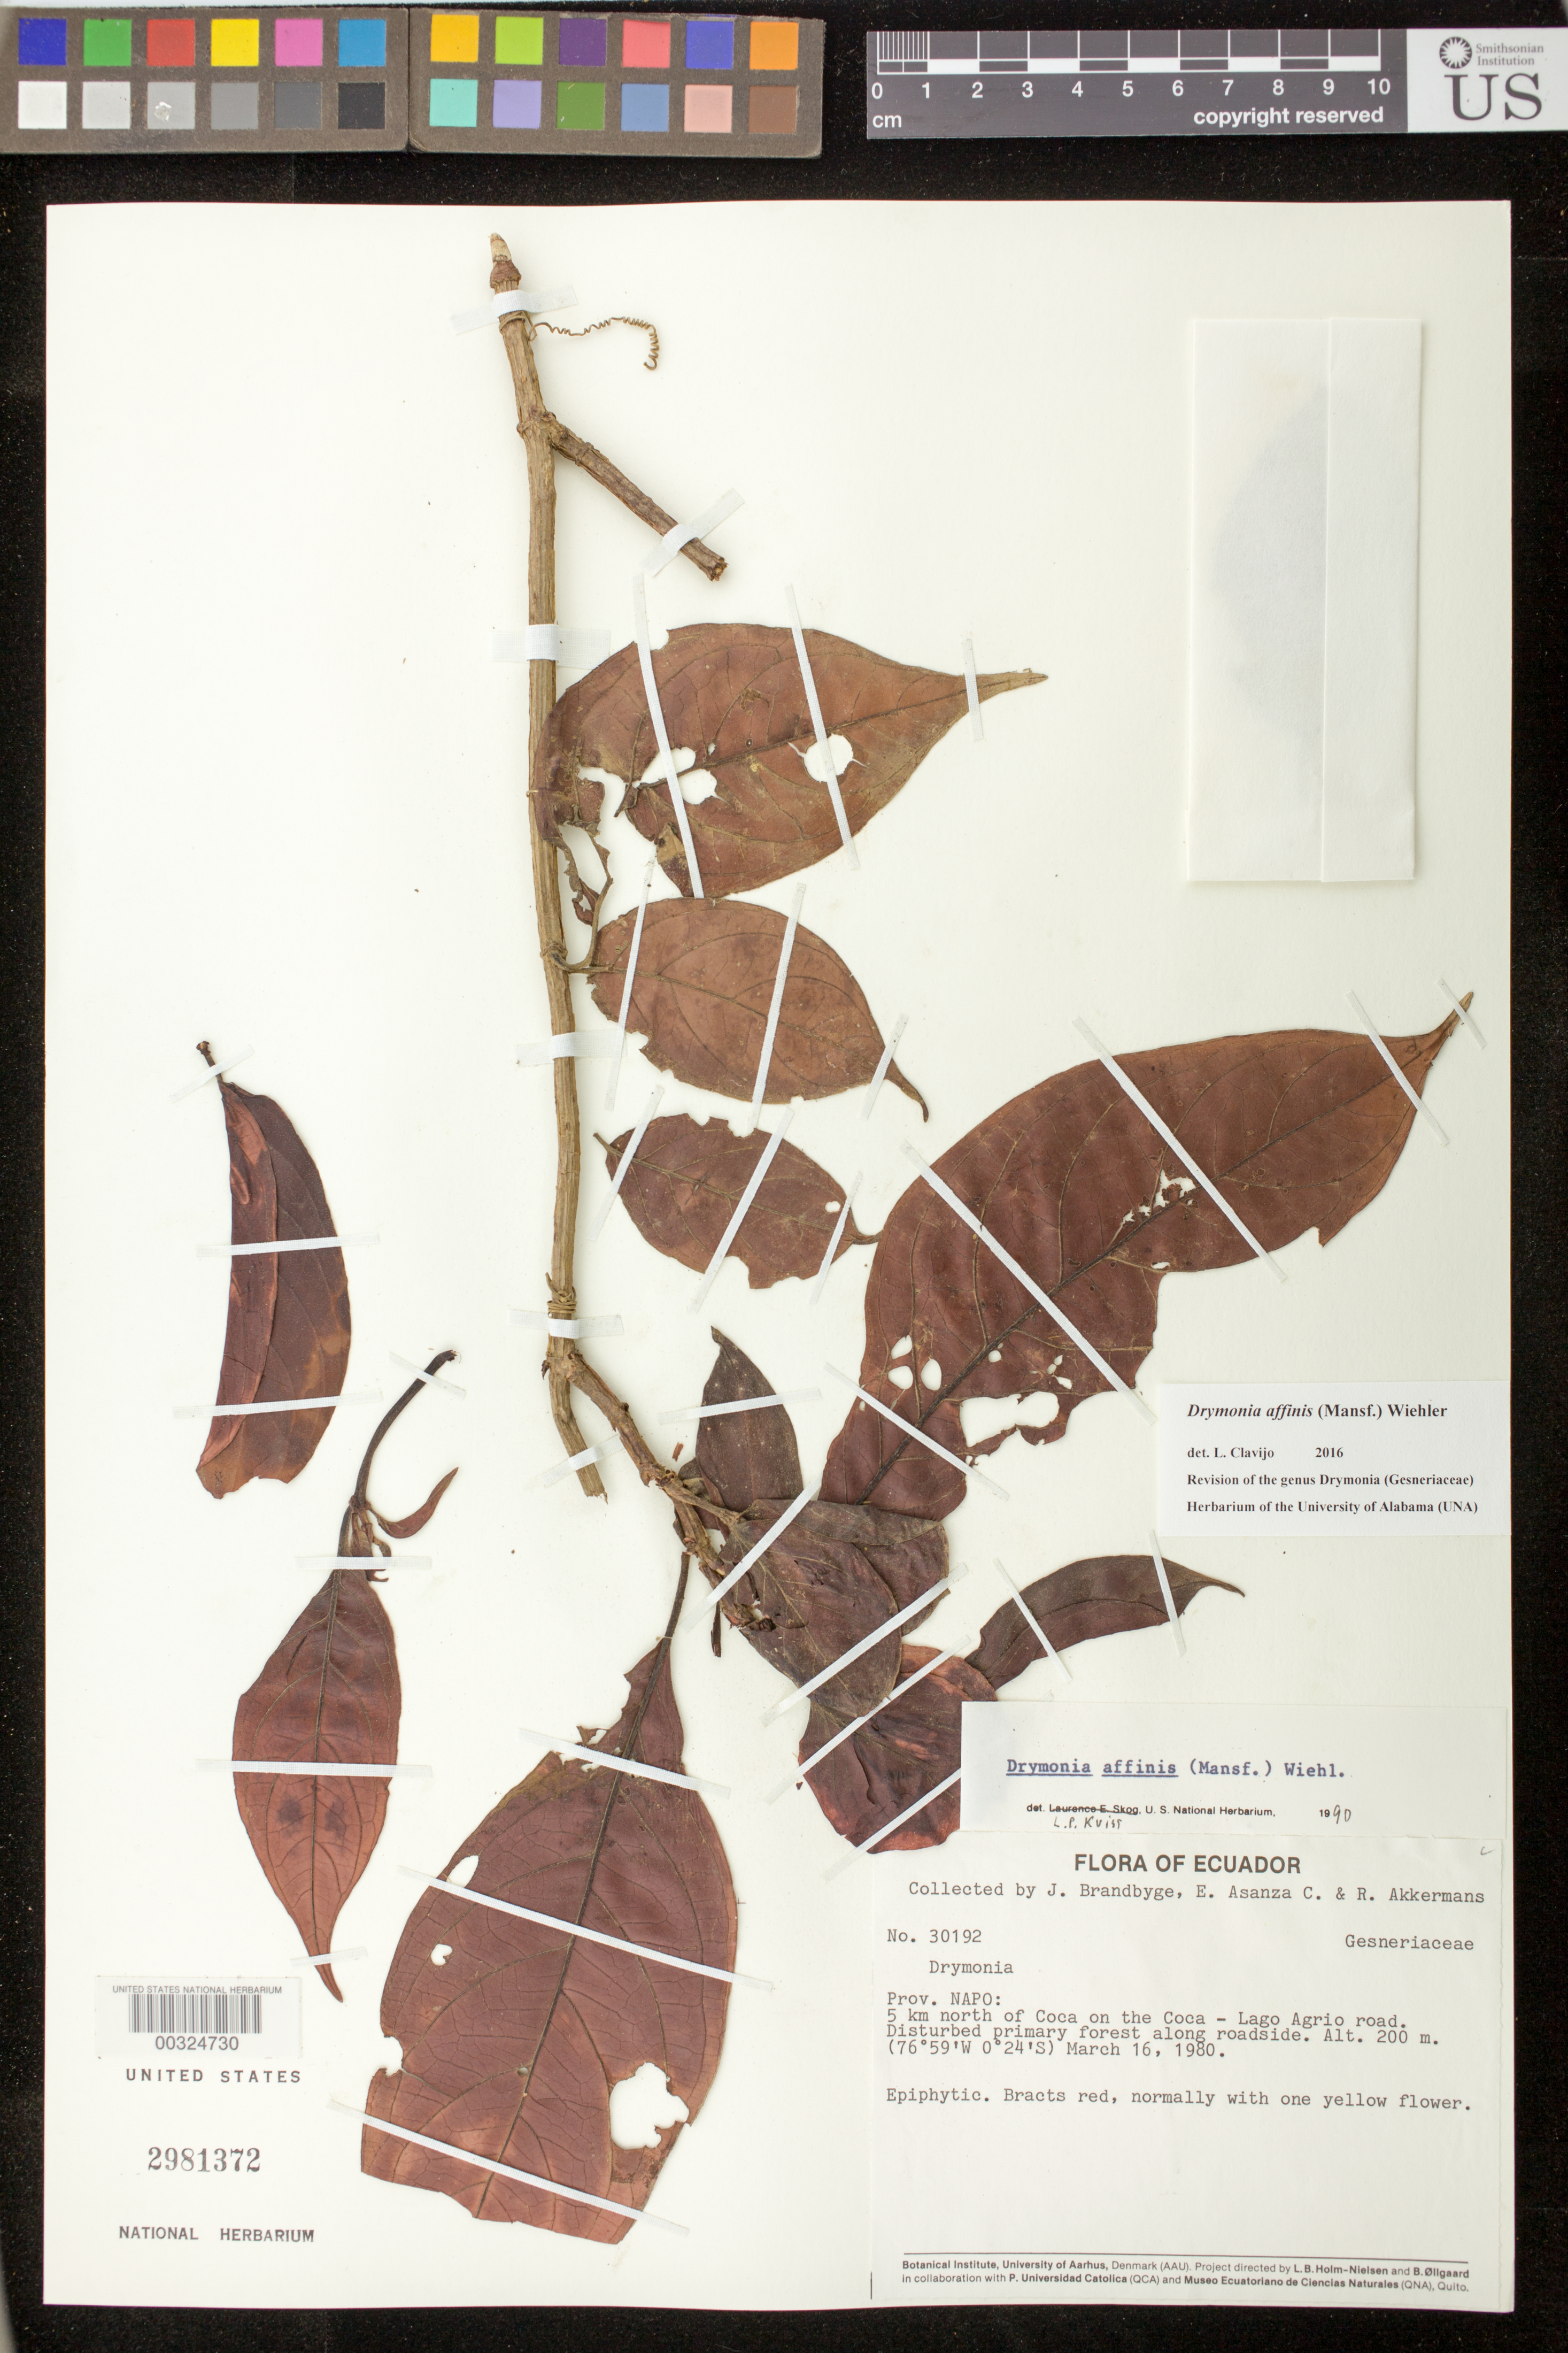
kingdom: Plantae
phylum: Tracheophyta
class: Magnoliopsida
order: Lamiales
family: Gesneriaceae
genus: Drymonia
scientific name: Drymonia affinis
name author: (Mansf.) Wiehler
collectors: J. Brandbyge, E. Asanza C. & R. W. A. P. Akkermans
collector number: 30192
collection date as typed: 16 Mar 1980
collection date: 1980-03-16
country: Ecuador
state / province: Napo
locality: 5 km N of Coca on Coca - Lago Agrio road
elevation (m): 200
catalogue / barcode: US 2981372